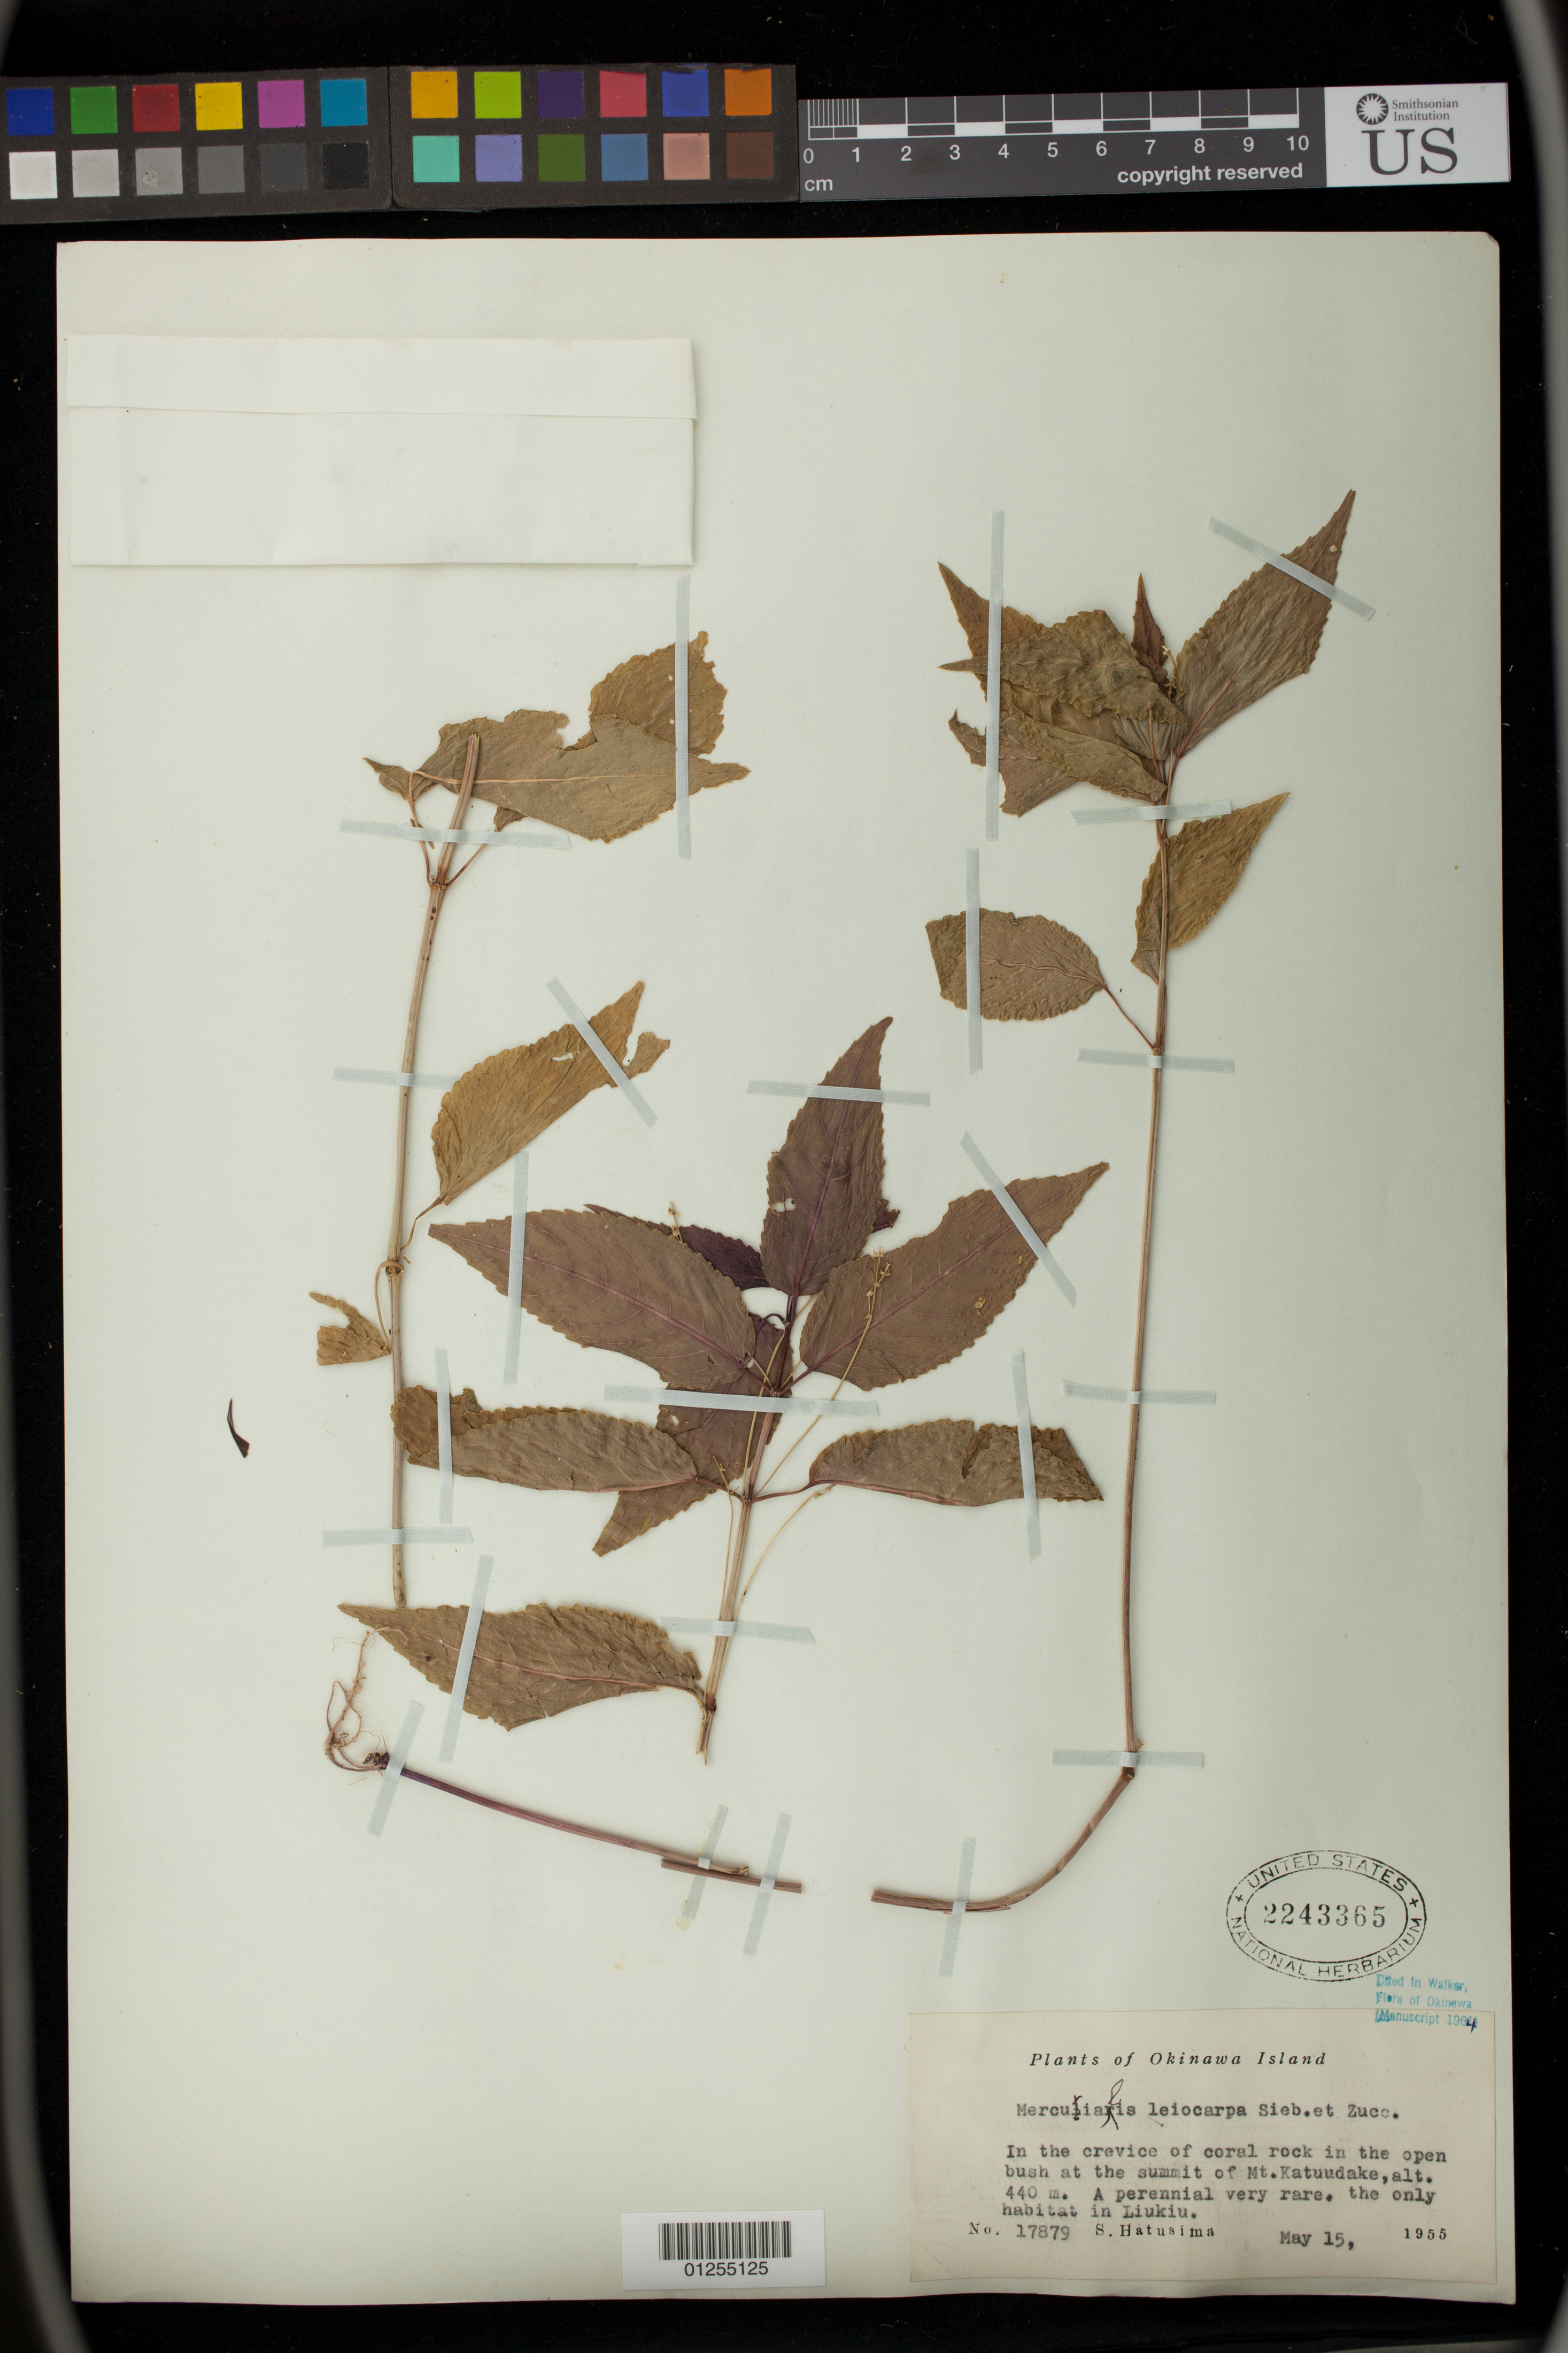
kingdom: Plantae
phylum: Tracheophyta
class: Magnoliopsida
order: Malpighiales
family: Euphorbiaceae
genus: Mercurialis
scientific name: Mercurialis leiocarpa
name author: Siebold & Zucc.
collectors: S. Hatusima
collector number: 17879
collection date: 1955-05-15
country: Japan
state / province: Okinawa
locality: In the crevice of coral rock in the open bush at summit of Mt. Katuudake, Liukiu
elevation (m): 440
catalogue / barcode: US 2243365